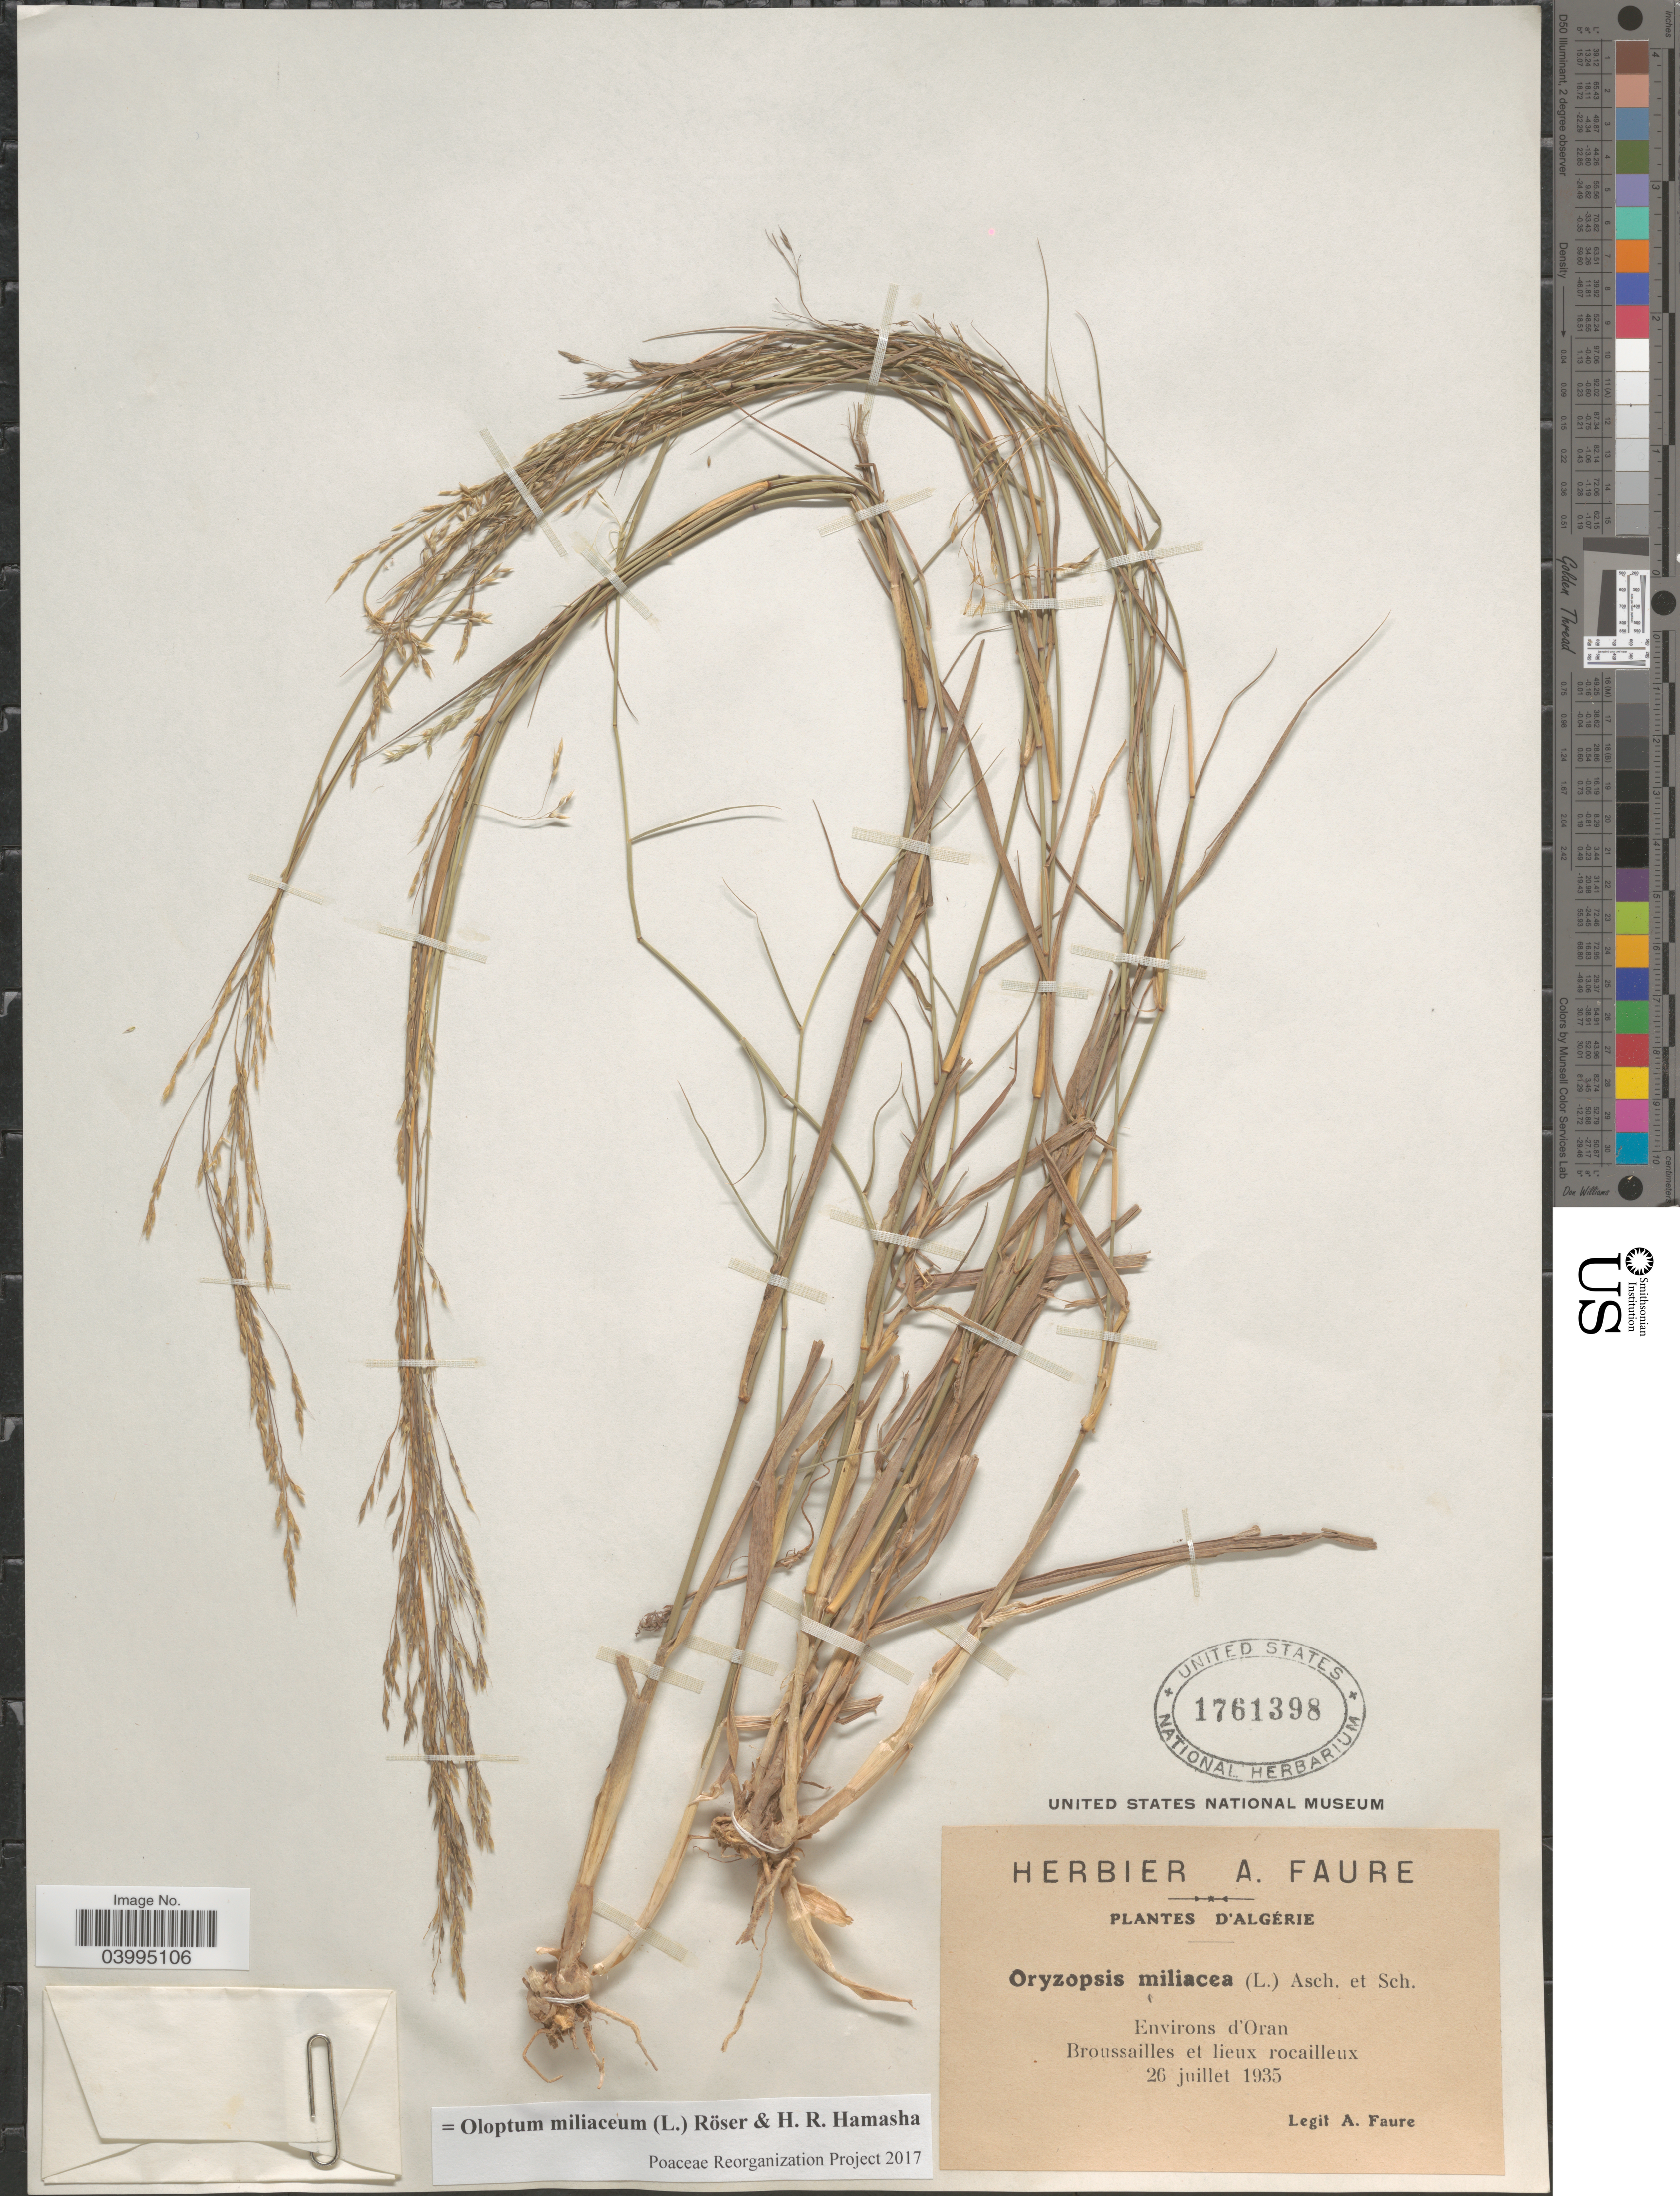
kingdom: Plantae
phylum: Tracheophyta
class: Liliopsida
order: Poales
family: Poaceae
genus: Oloptum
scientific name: Oloptum miliaceum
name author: Röser & H. R. Hamasha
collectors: A. Faure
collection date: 1935-07-26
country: Algeria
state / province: Oran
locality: D'Algérie. Environs d'Oran. Broussailles et lieux rocailleux.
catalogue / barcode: US 1761398